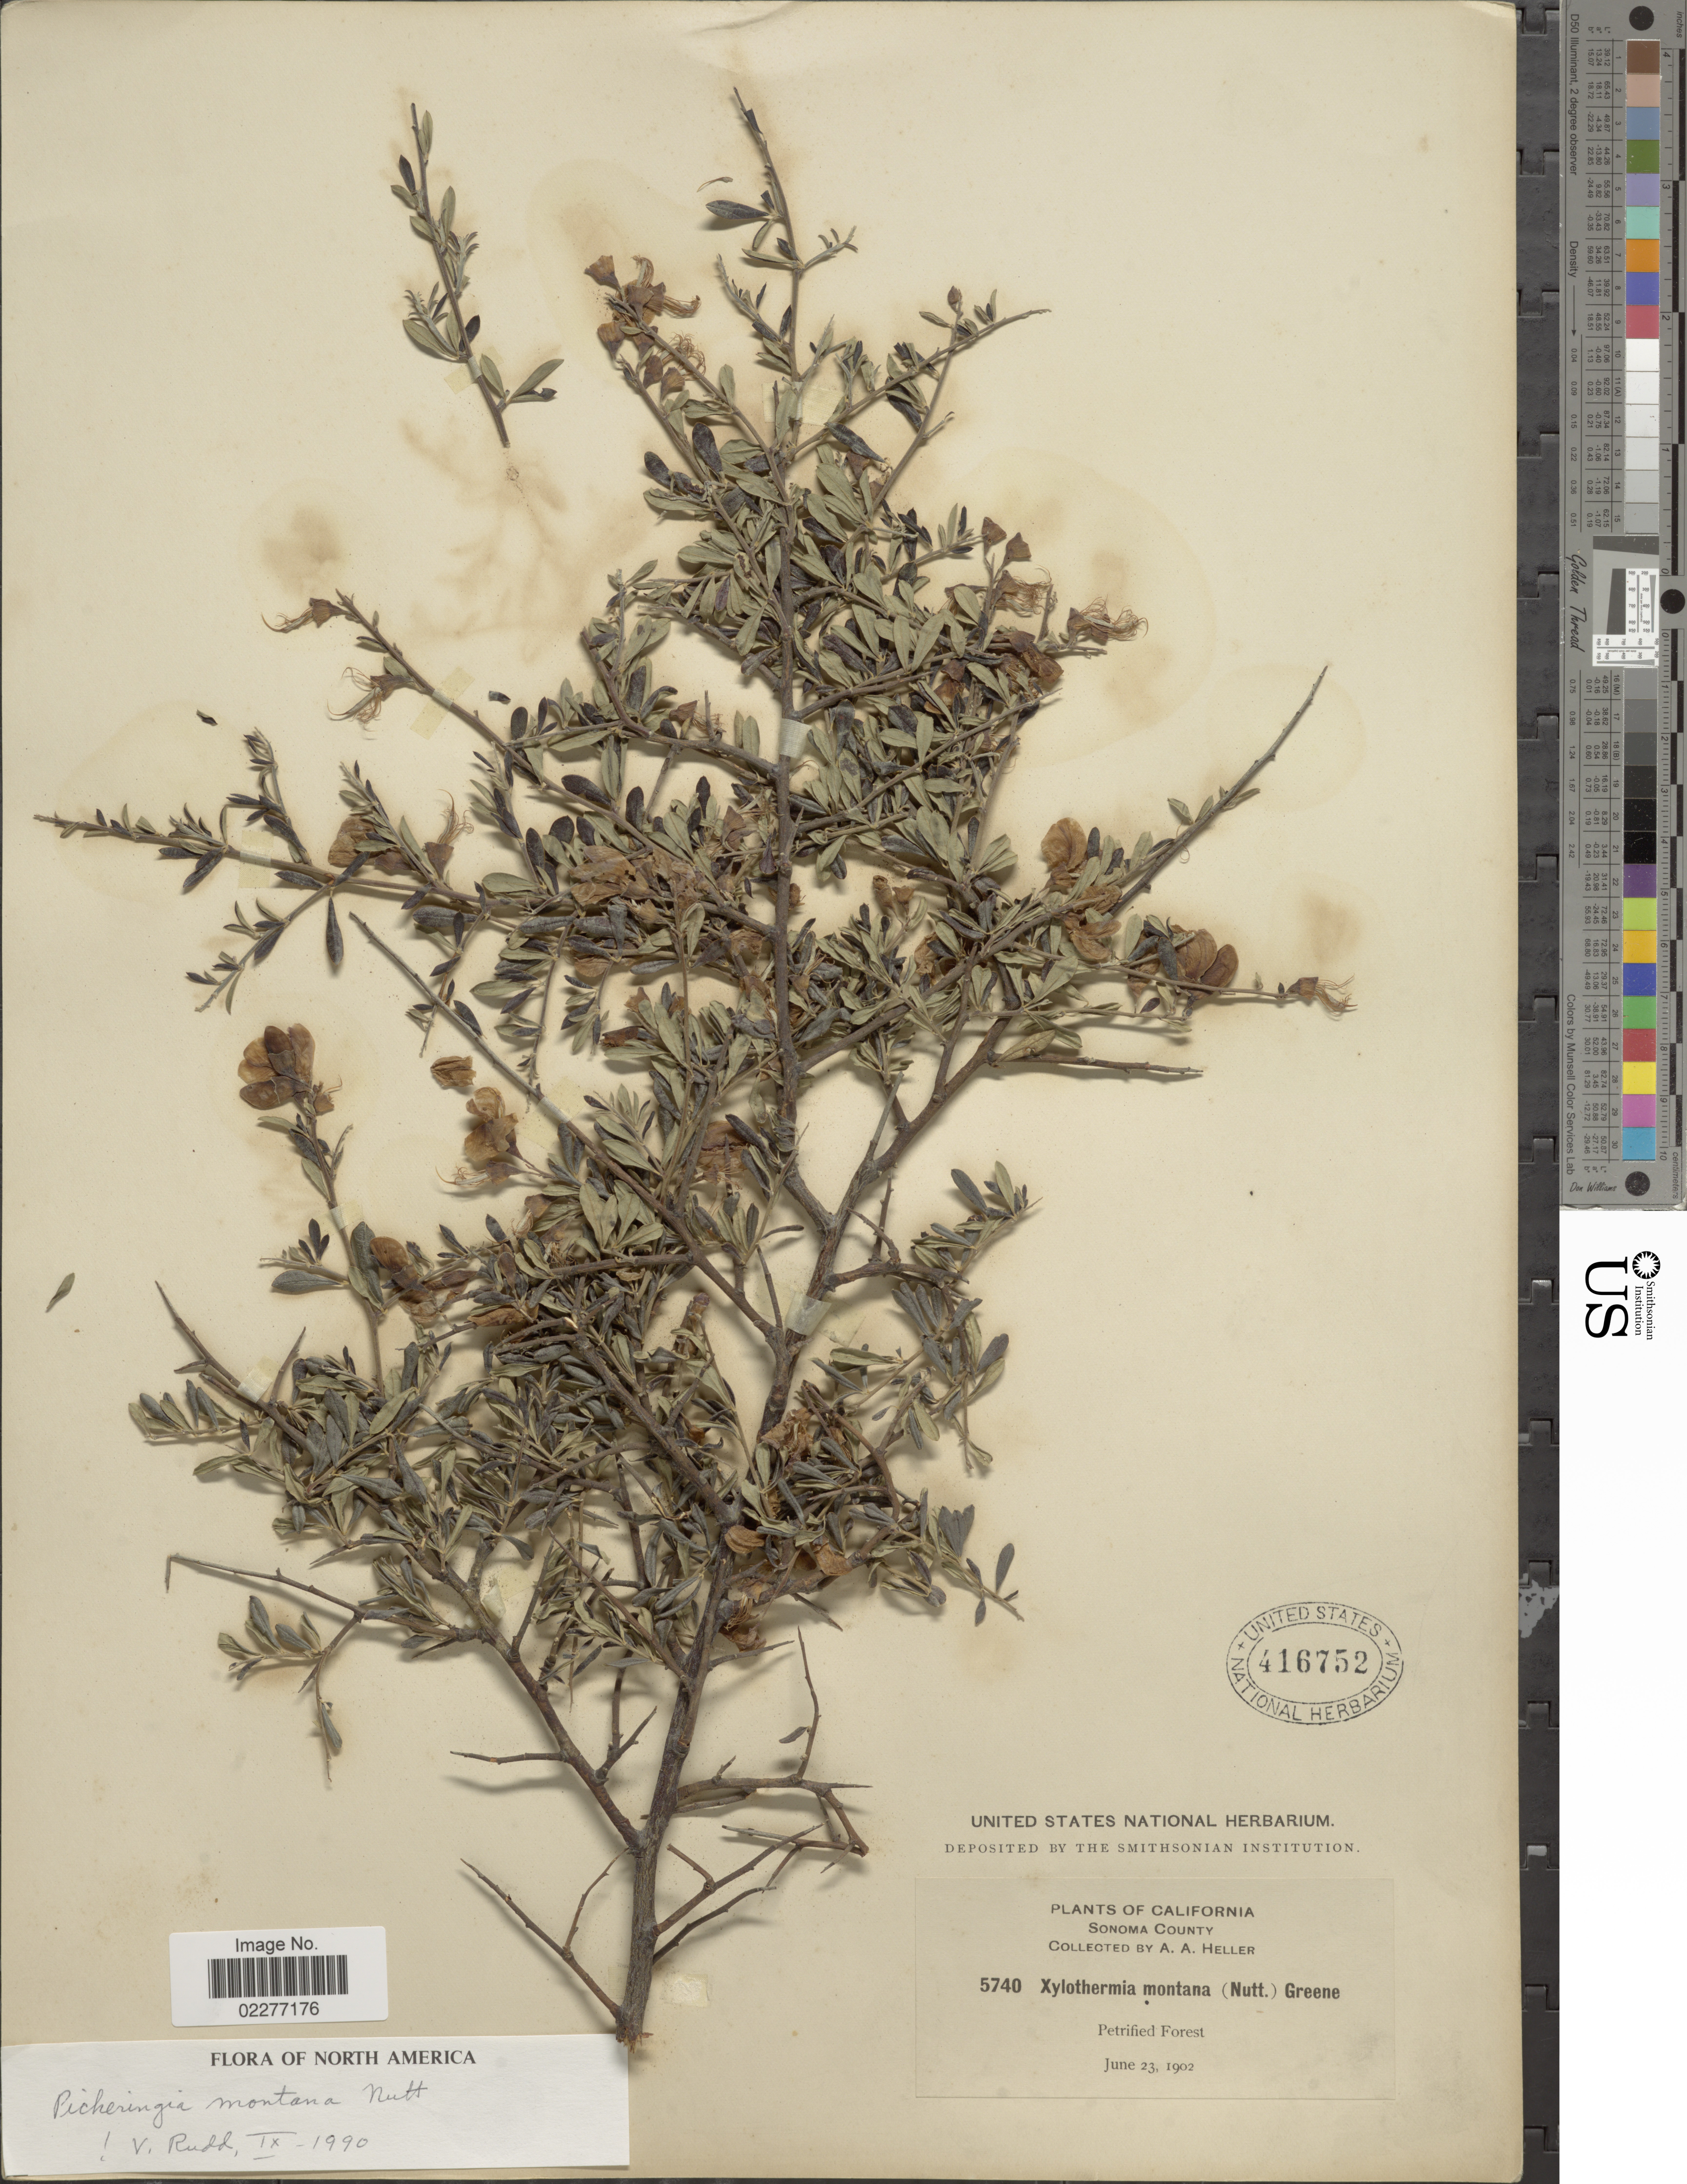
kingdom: Plantae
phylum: Tracheophyta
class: Magnoliopsida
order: Fabales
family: Fabaceae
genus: Pickeringia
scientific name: Pickeringia montana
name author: Nutt. ex Torr. & A. Gray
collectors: A. A. Heller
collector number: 5740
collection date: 1902-06-23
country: United States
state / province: California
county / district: Sonoma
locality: Sonoma County, Petrified Forest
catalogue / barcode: US 416752